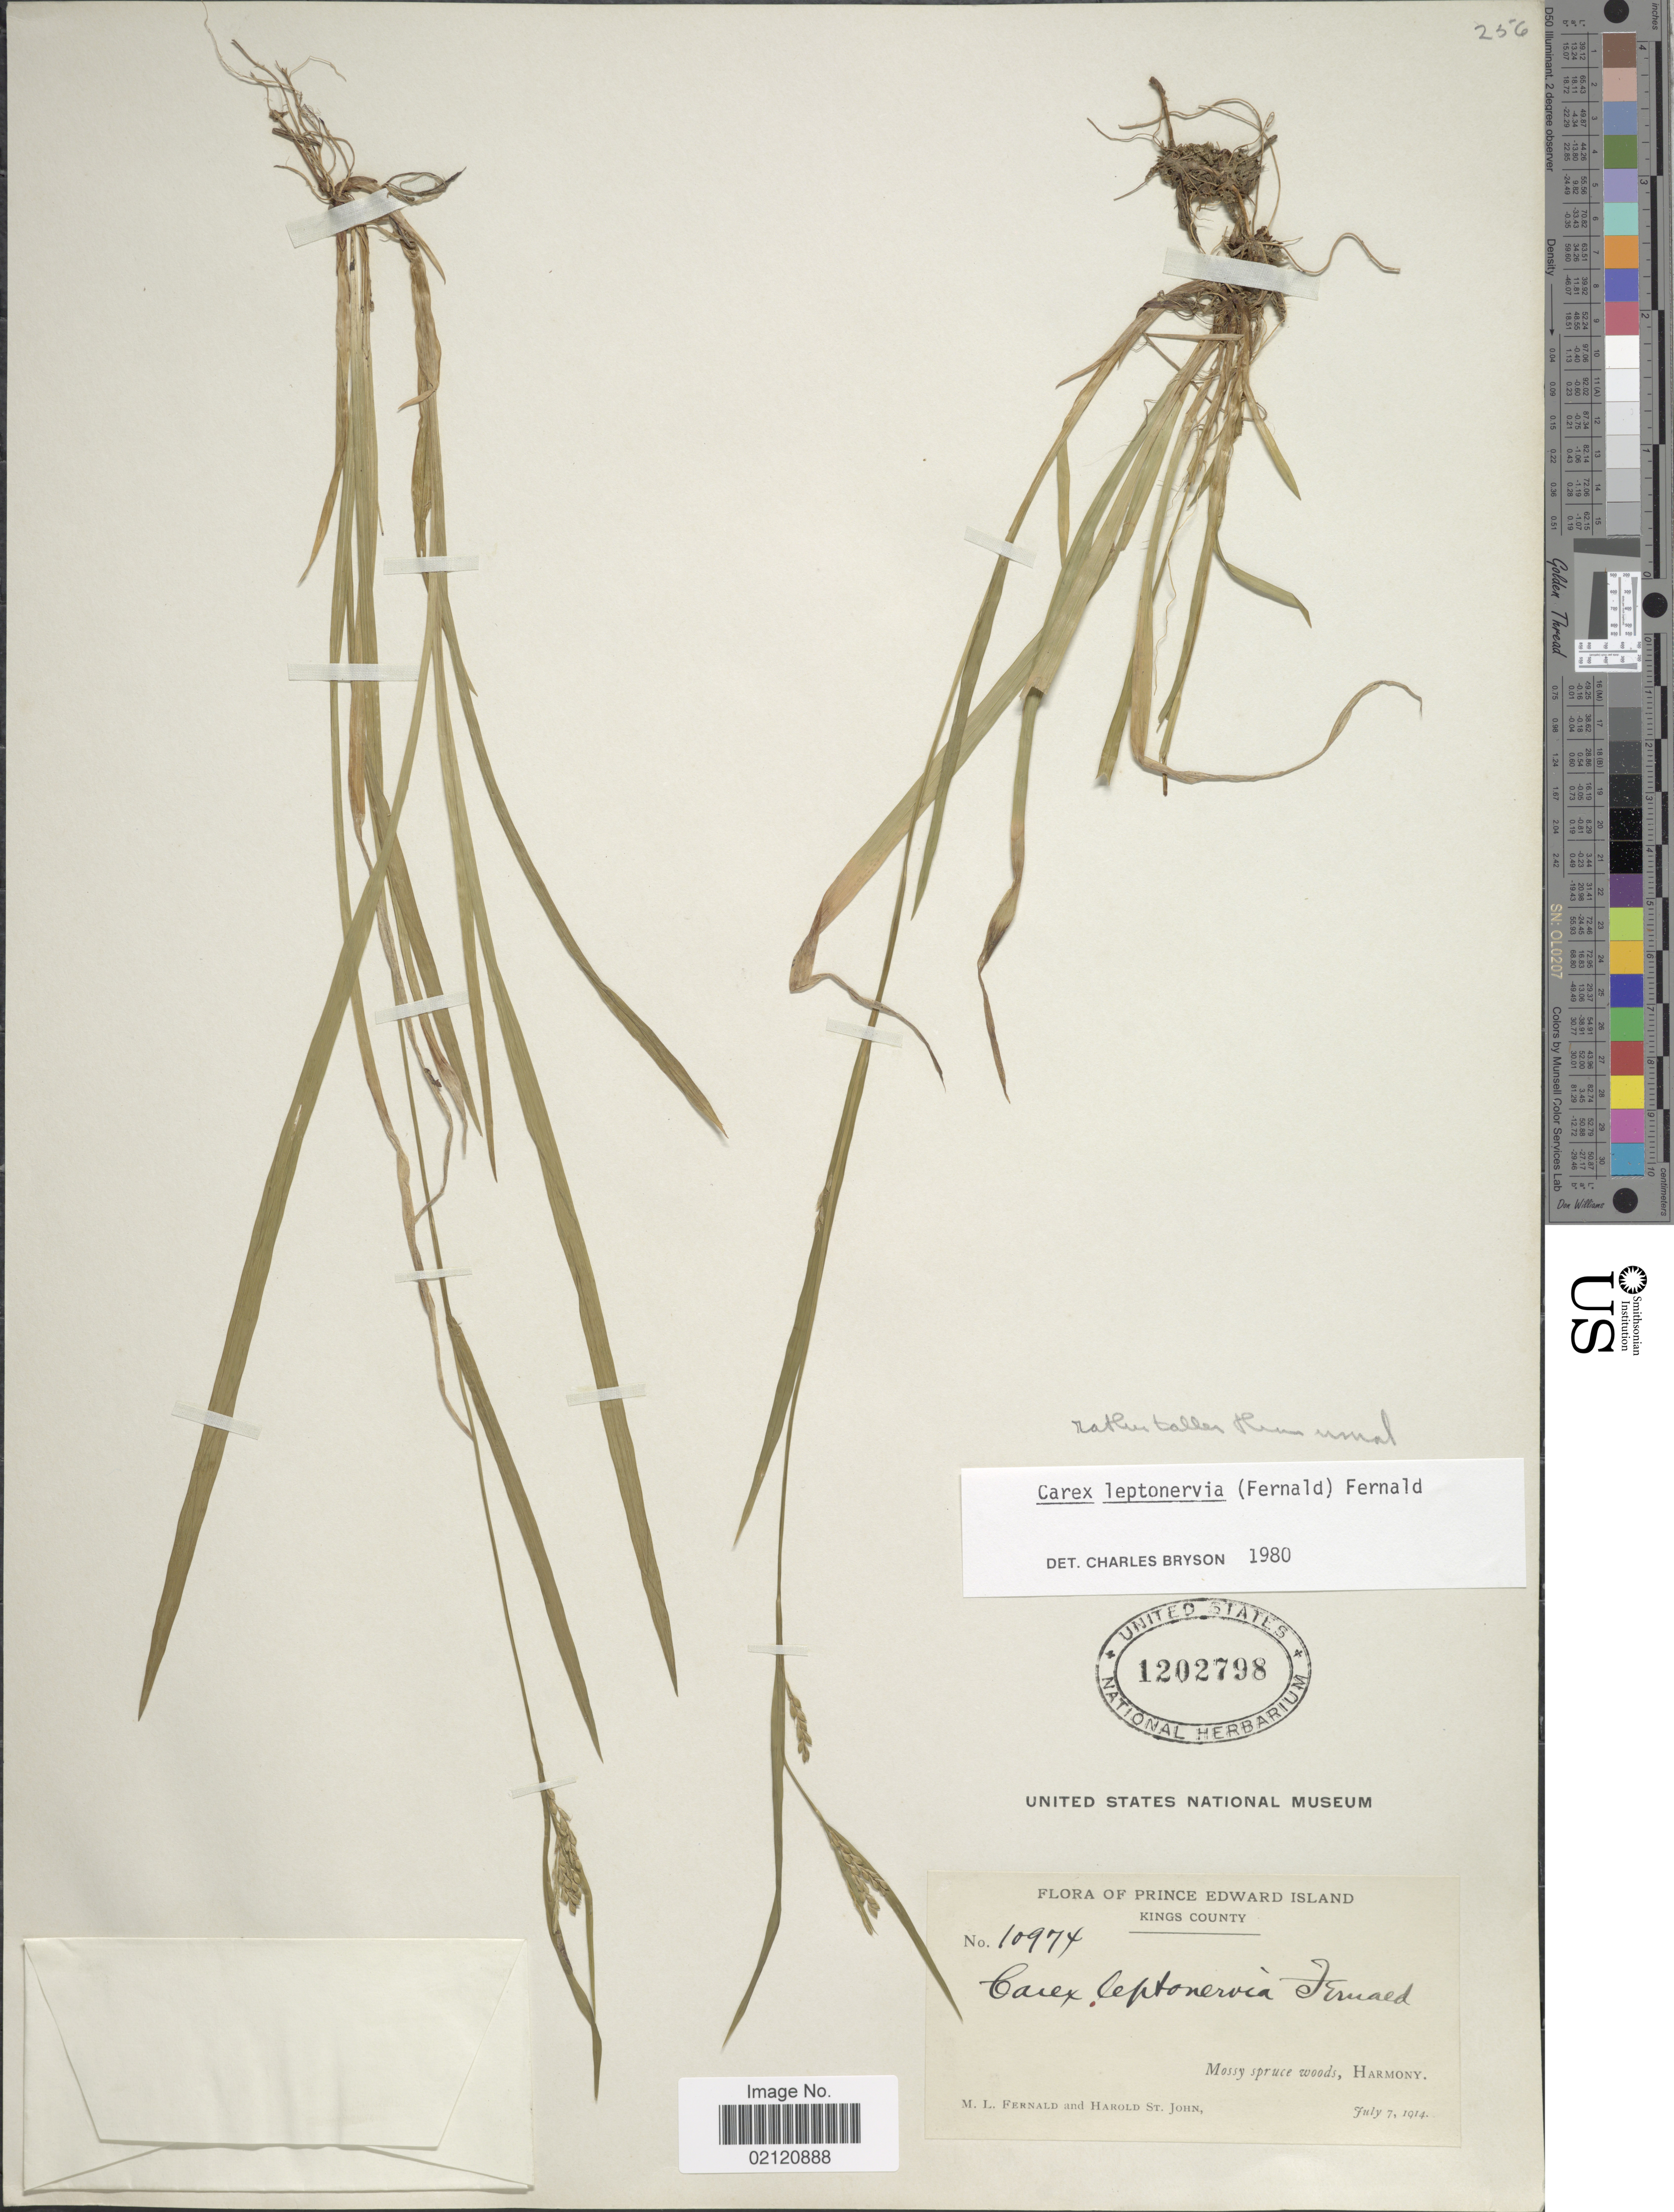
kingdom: Plantae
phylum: Tracheophyta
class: Liliopsida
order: Poales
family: Cyperaceae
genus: Carex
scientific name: Carex leptonervia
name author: (Fernald) Fernald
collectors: M. L. Fernald & H. St. John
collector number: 10974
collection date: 1914-07-07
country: Canada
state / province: Prince Edward Island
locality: Kings County, Harmony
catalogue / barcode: US 1202798